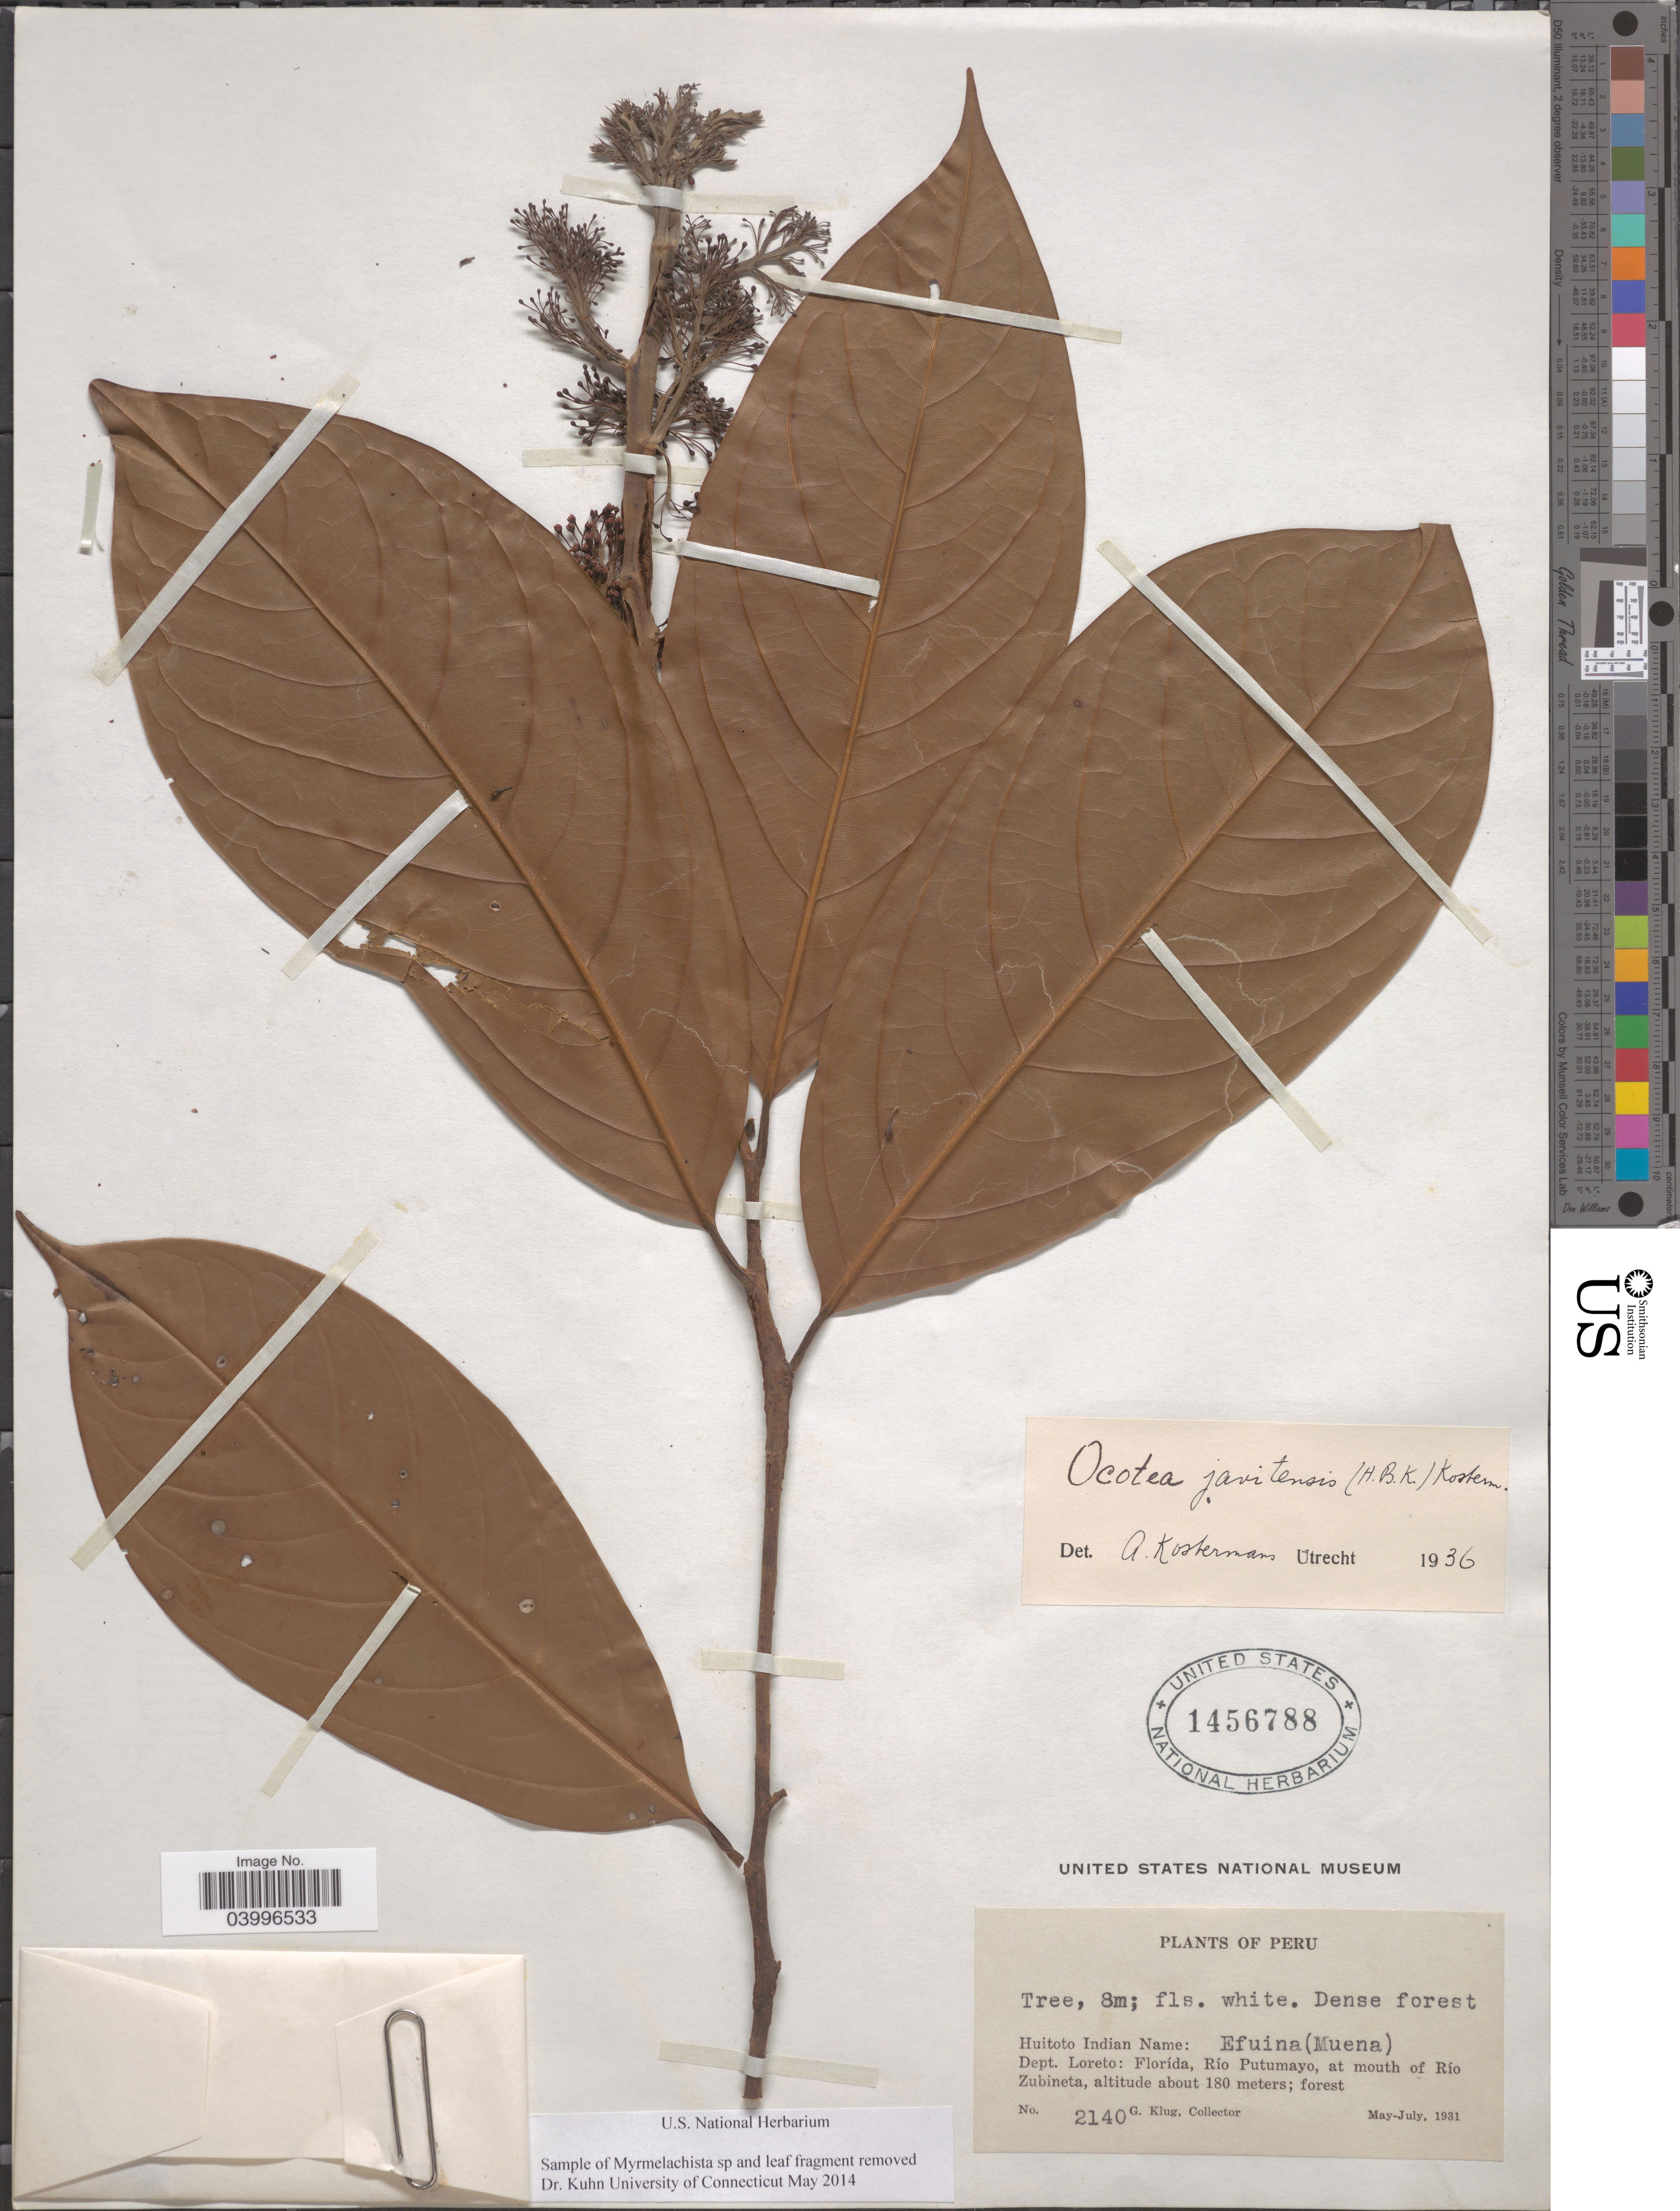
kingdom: Plantae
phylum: Tracheophyta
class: Magnoliopsida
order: Laurales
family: Lauraceae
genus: Ocotea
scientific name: Ocotea javitensis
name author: (Kunth) Pittier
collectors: G. Klug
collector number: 2140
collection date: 1931-05/1931-07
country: Peru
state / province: Loreto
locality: Dept. Loreto: Florída, Río Putumayo, at mouth of Río Zubineta.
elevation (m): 180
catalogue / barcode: US 1456788